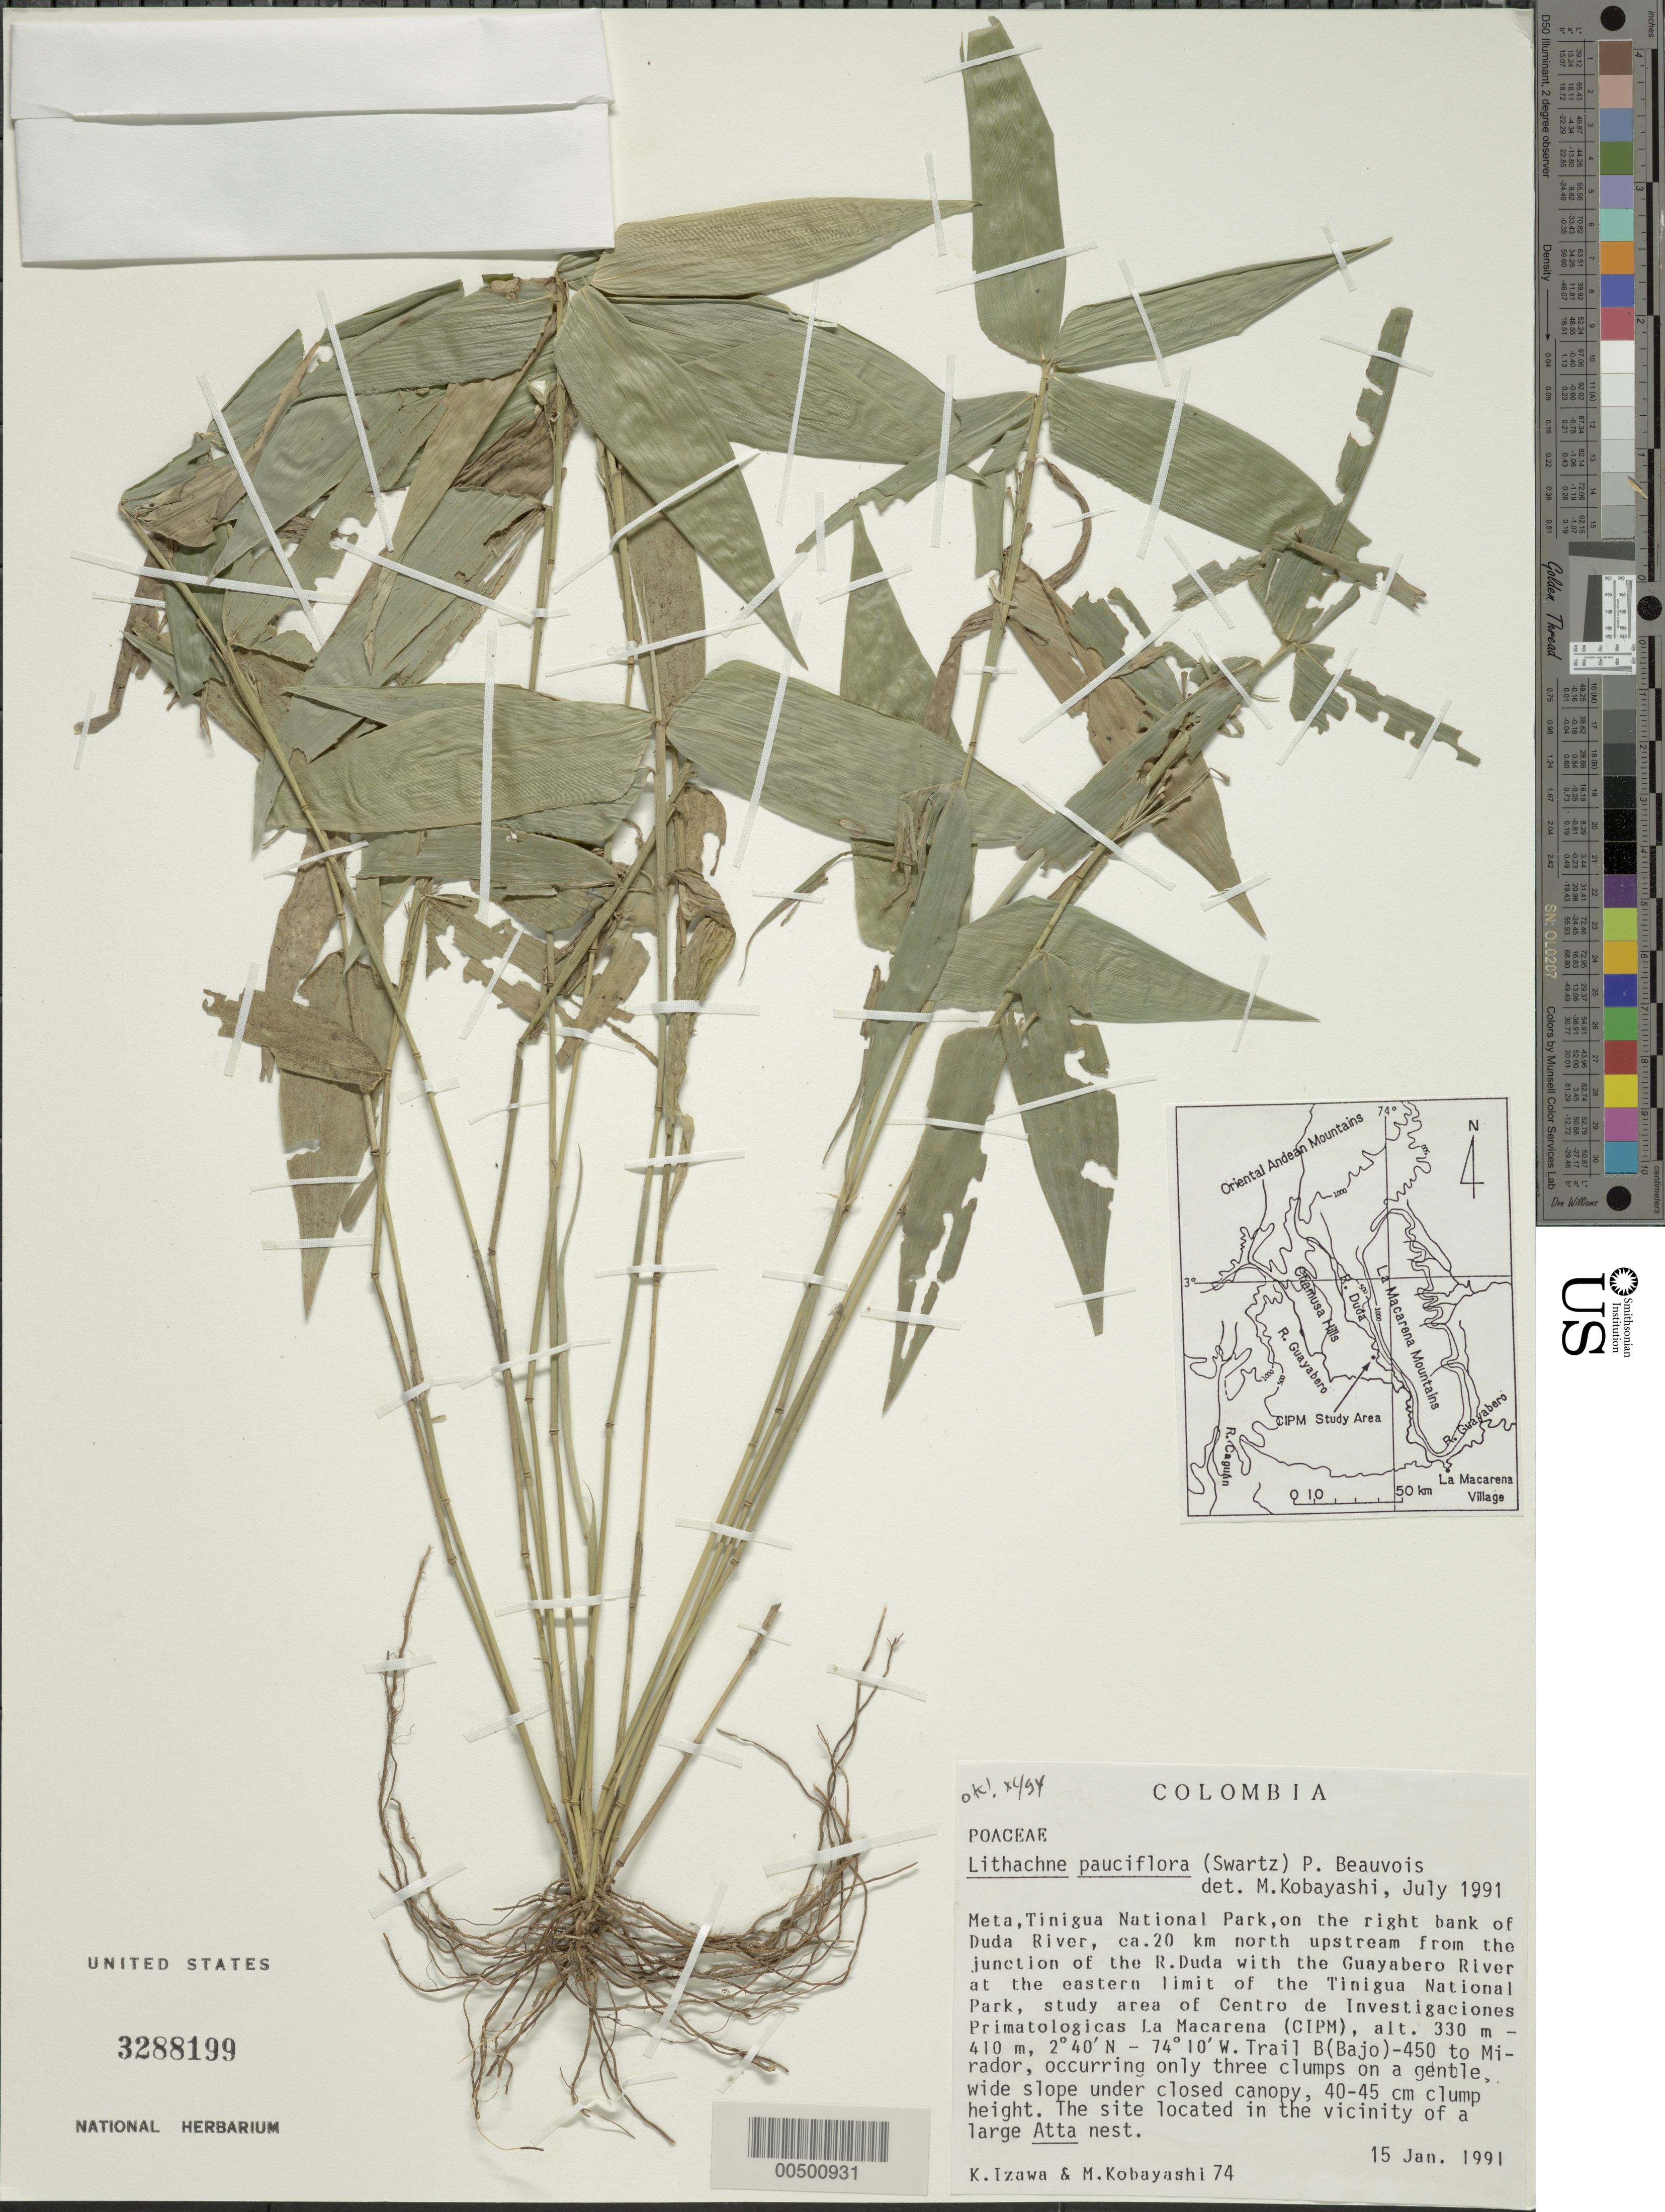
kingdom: Plantae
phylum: Tracheophyta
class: Liliopsida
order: Poales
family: Poaceae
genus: Lithachne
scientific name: Lithachne pauciflora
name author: (Sw.) P. Beauv.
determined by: Kobayashi, M.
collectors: K. Izawa & M. Kobayashi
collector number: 74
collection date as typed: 15 Jan 1991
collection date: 1991-01-15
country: Colombia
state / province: Meta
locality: Tinigua National Park, on bank of Duda River, ca 20 km N from junction of Rio Duda and Rio Guayabero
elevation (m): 330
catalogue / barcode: US 3288199